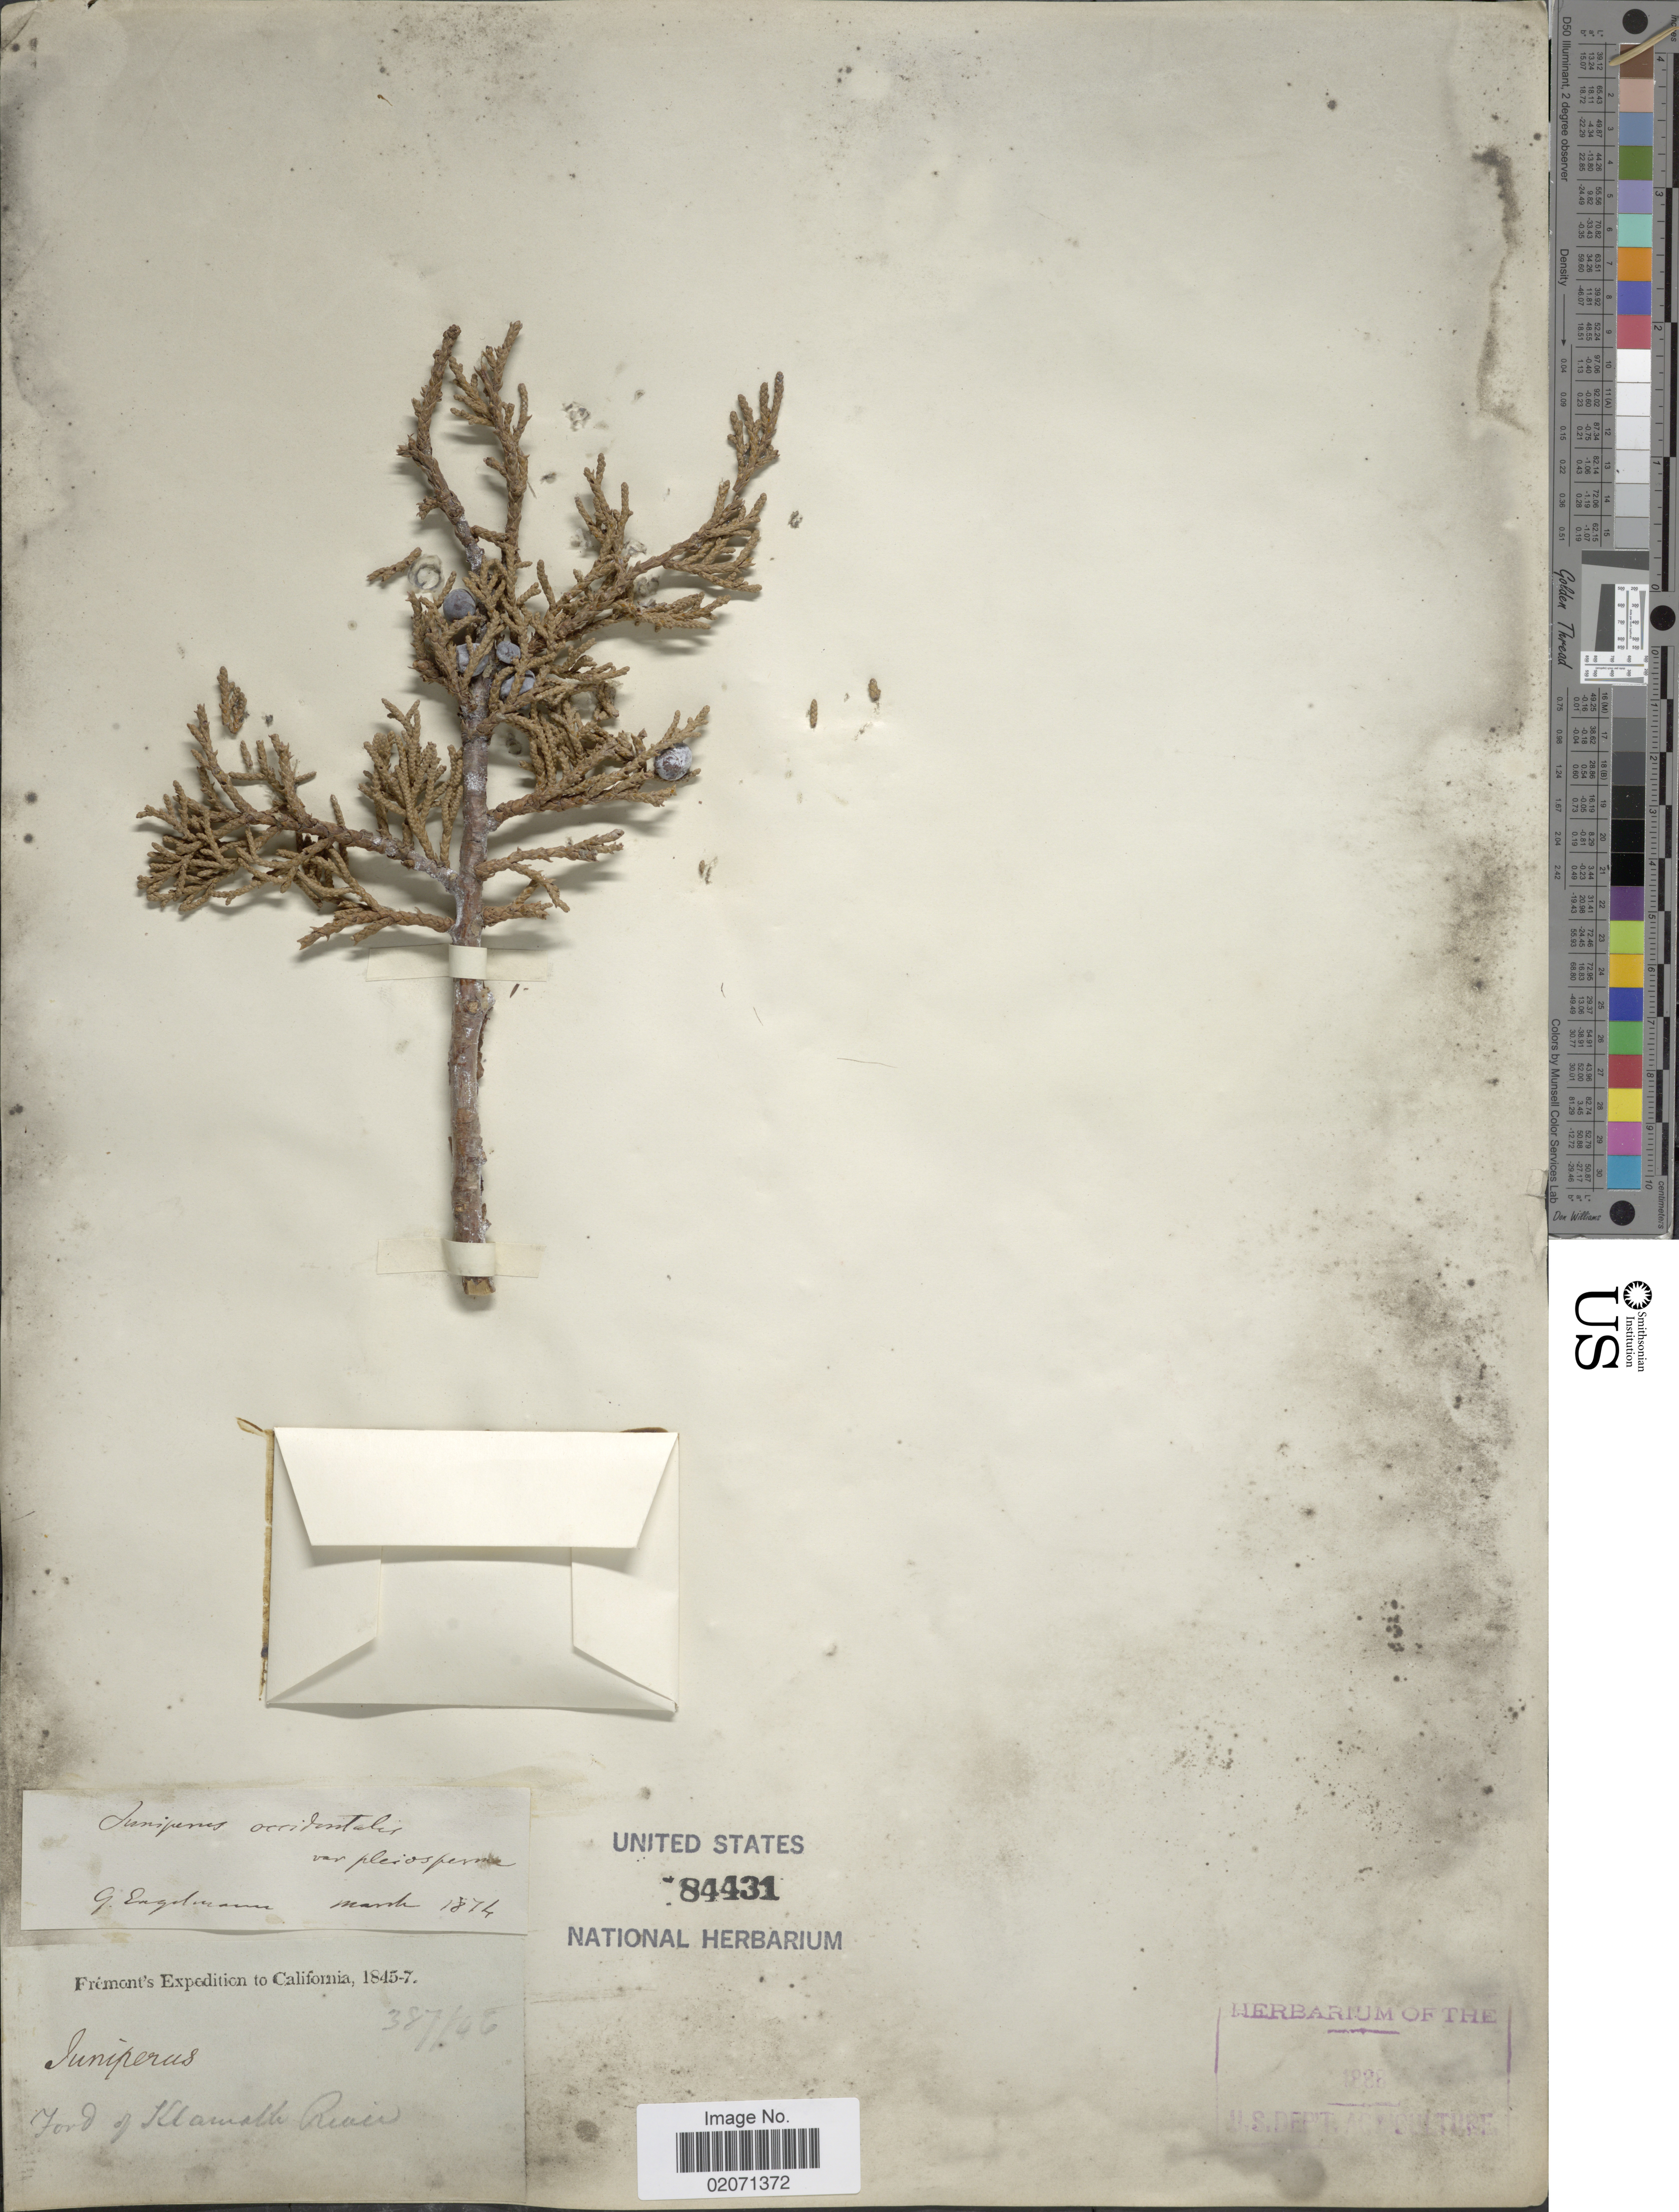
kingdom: Plantae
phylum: Tracheophyta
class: Pinopsida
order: Pinales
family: Cupressaceae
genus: Juniperus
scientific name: Juniperus occidentalis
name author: Hook.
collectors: Fremont Exped.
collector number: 387/46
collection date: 1846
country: United States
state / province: California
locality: Ford of Klamath River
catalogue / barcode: US 84431